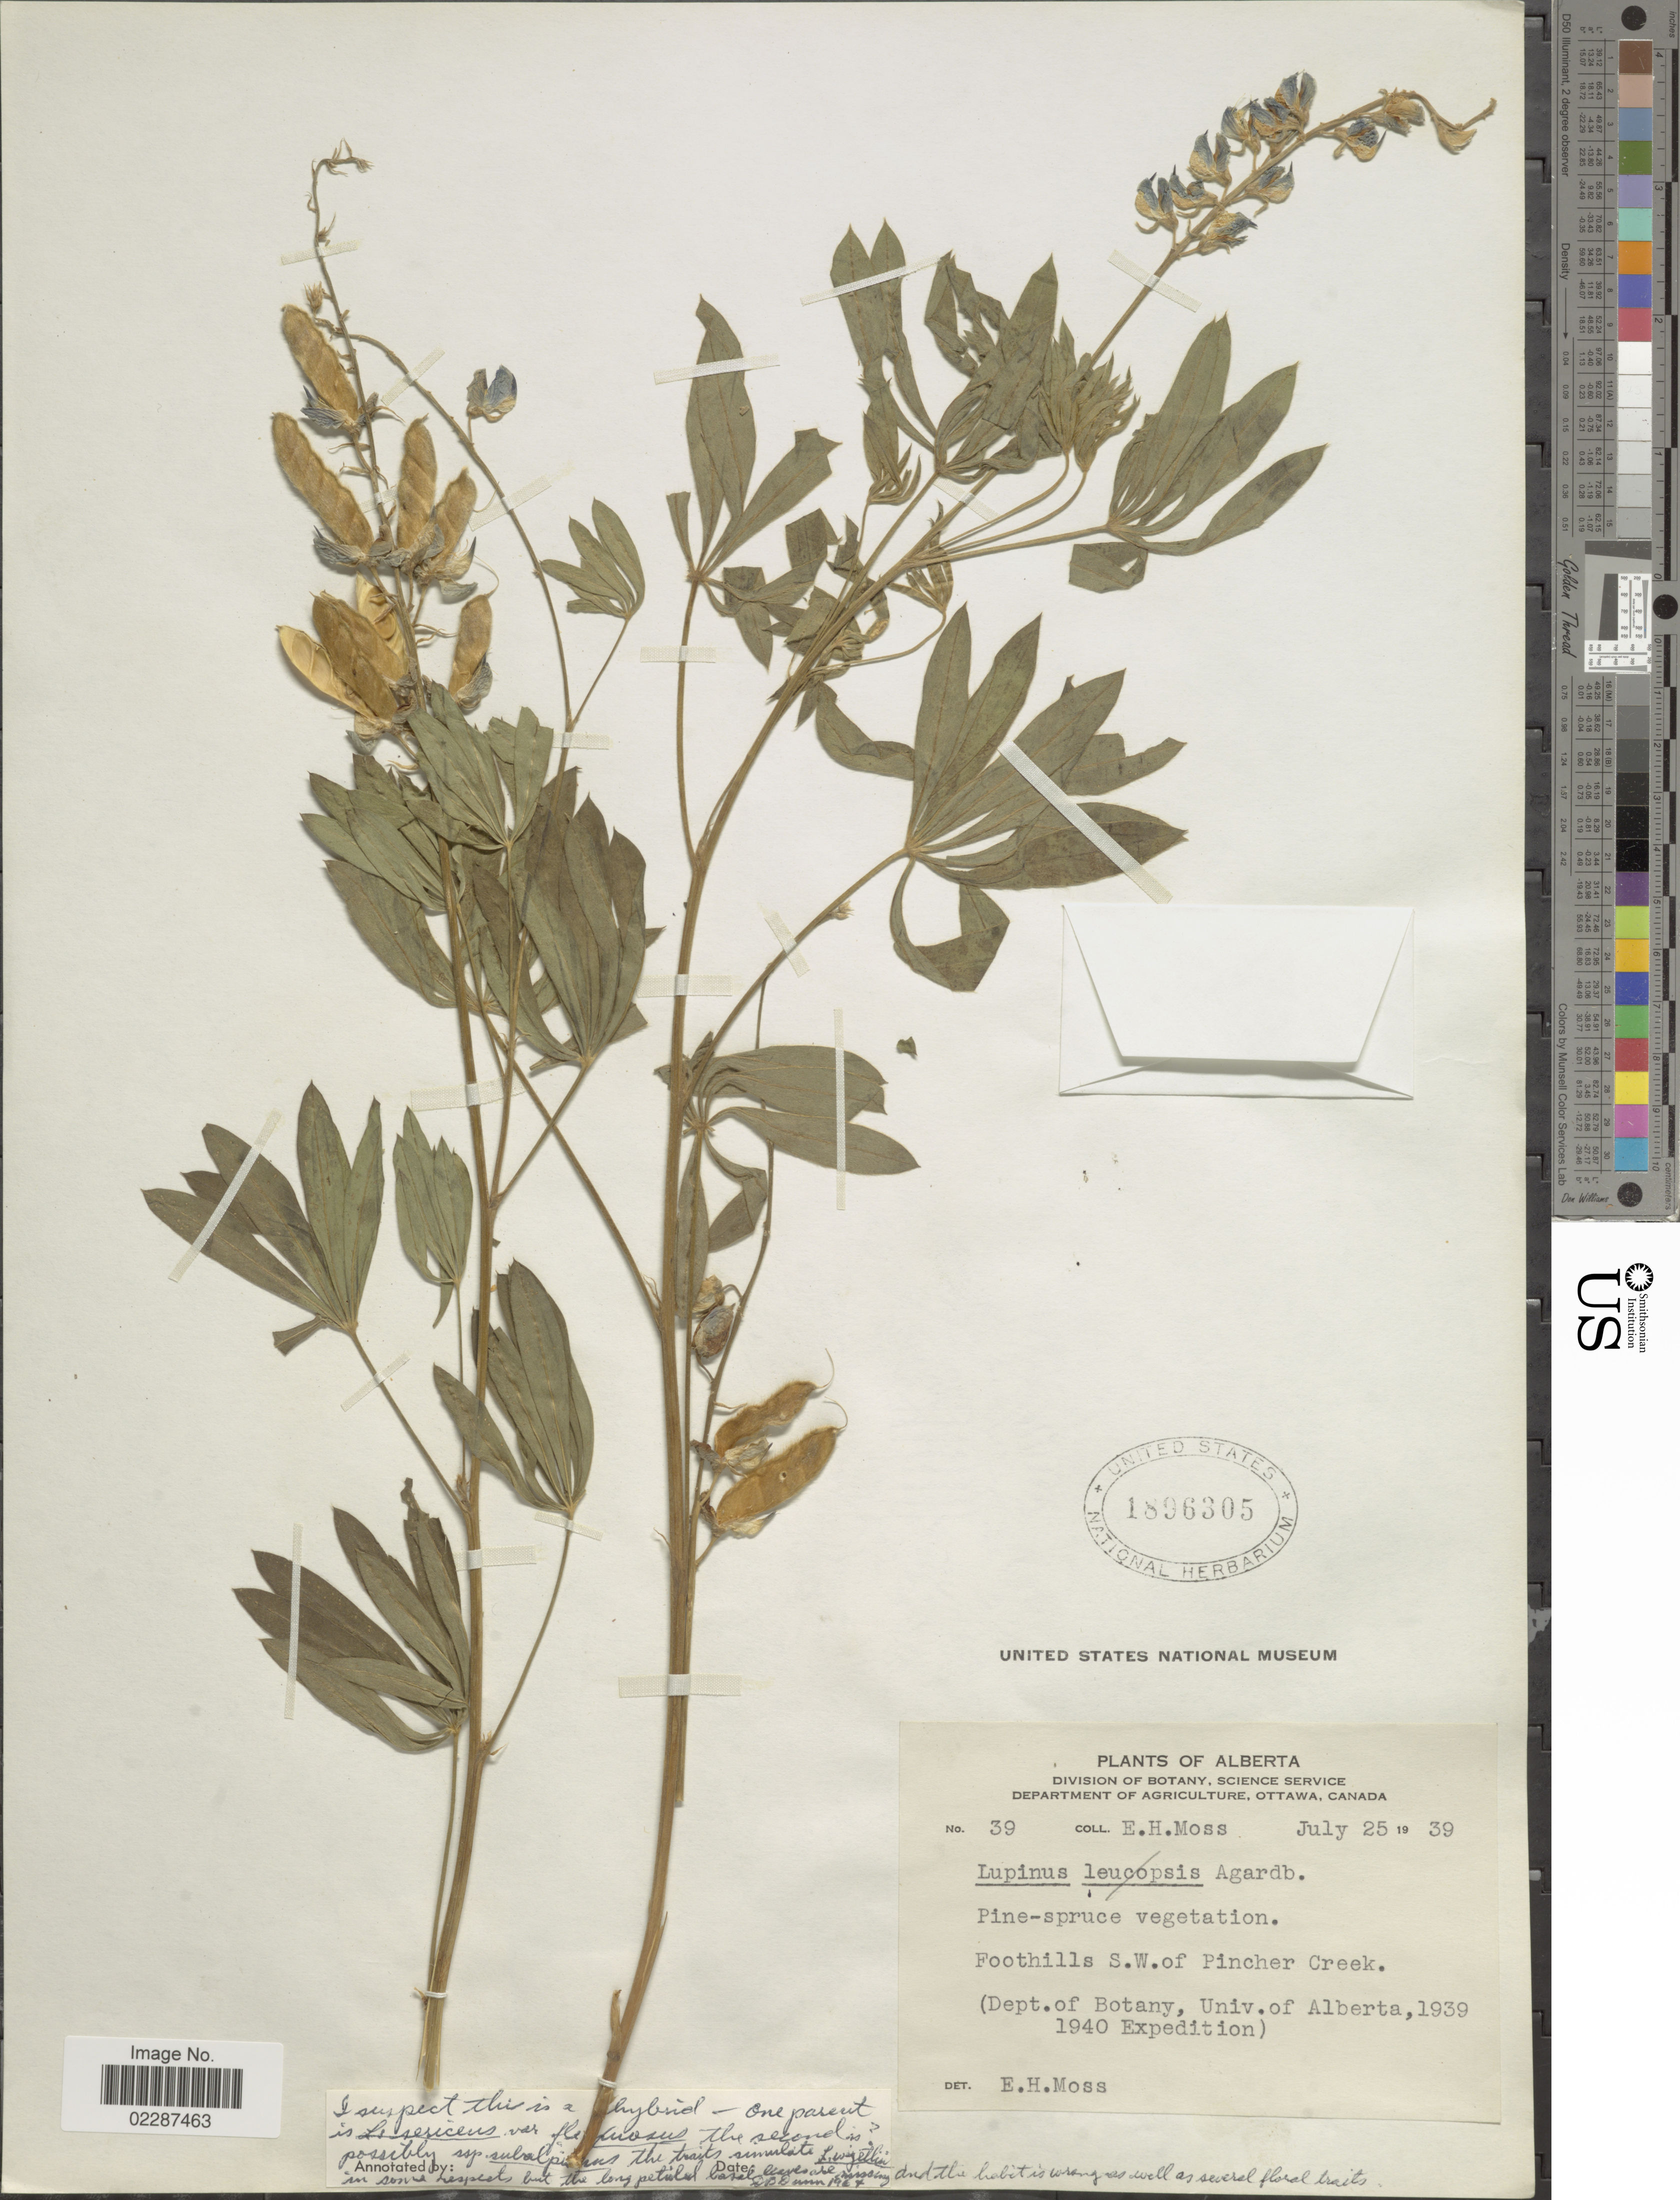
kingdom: Plantae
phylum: Tracheophyta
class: Magnoliopsida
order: Fabales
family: Fabaceae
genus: Lupinus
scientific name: Lupinus sericeus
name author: Pursh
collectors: E. Moss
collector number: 39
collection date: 1939-07-25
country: Canada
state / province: Alberta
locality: Foothills S.W. of Pincher Creek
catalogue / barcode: US 1896305